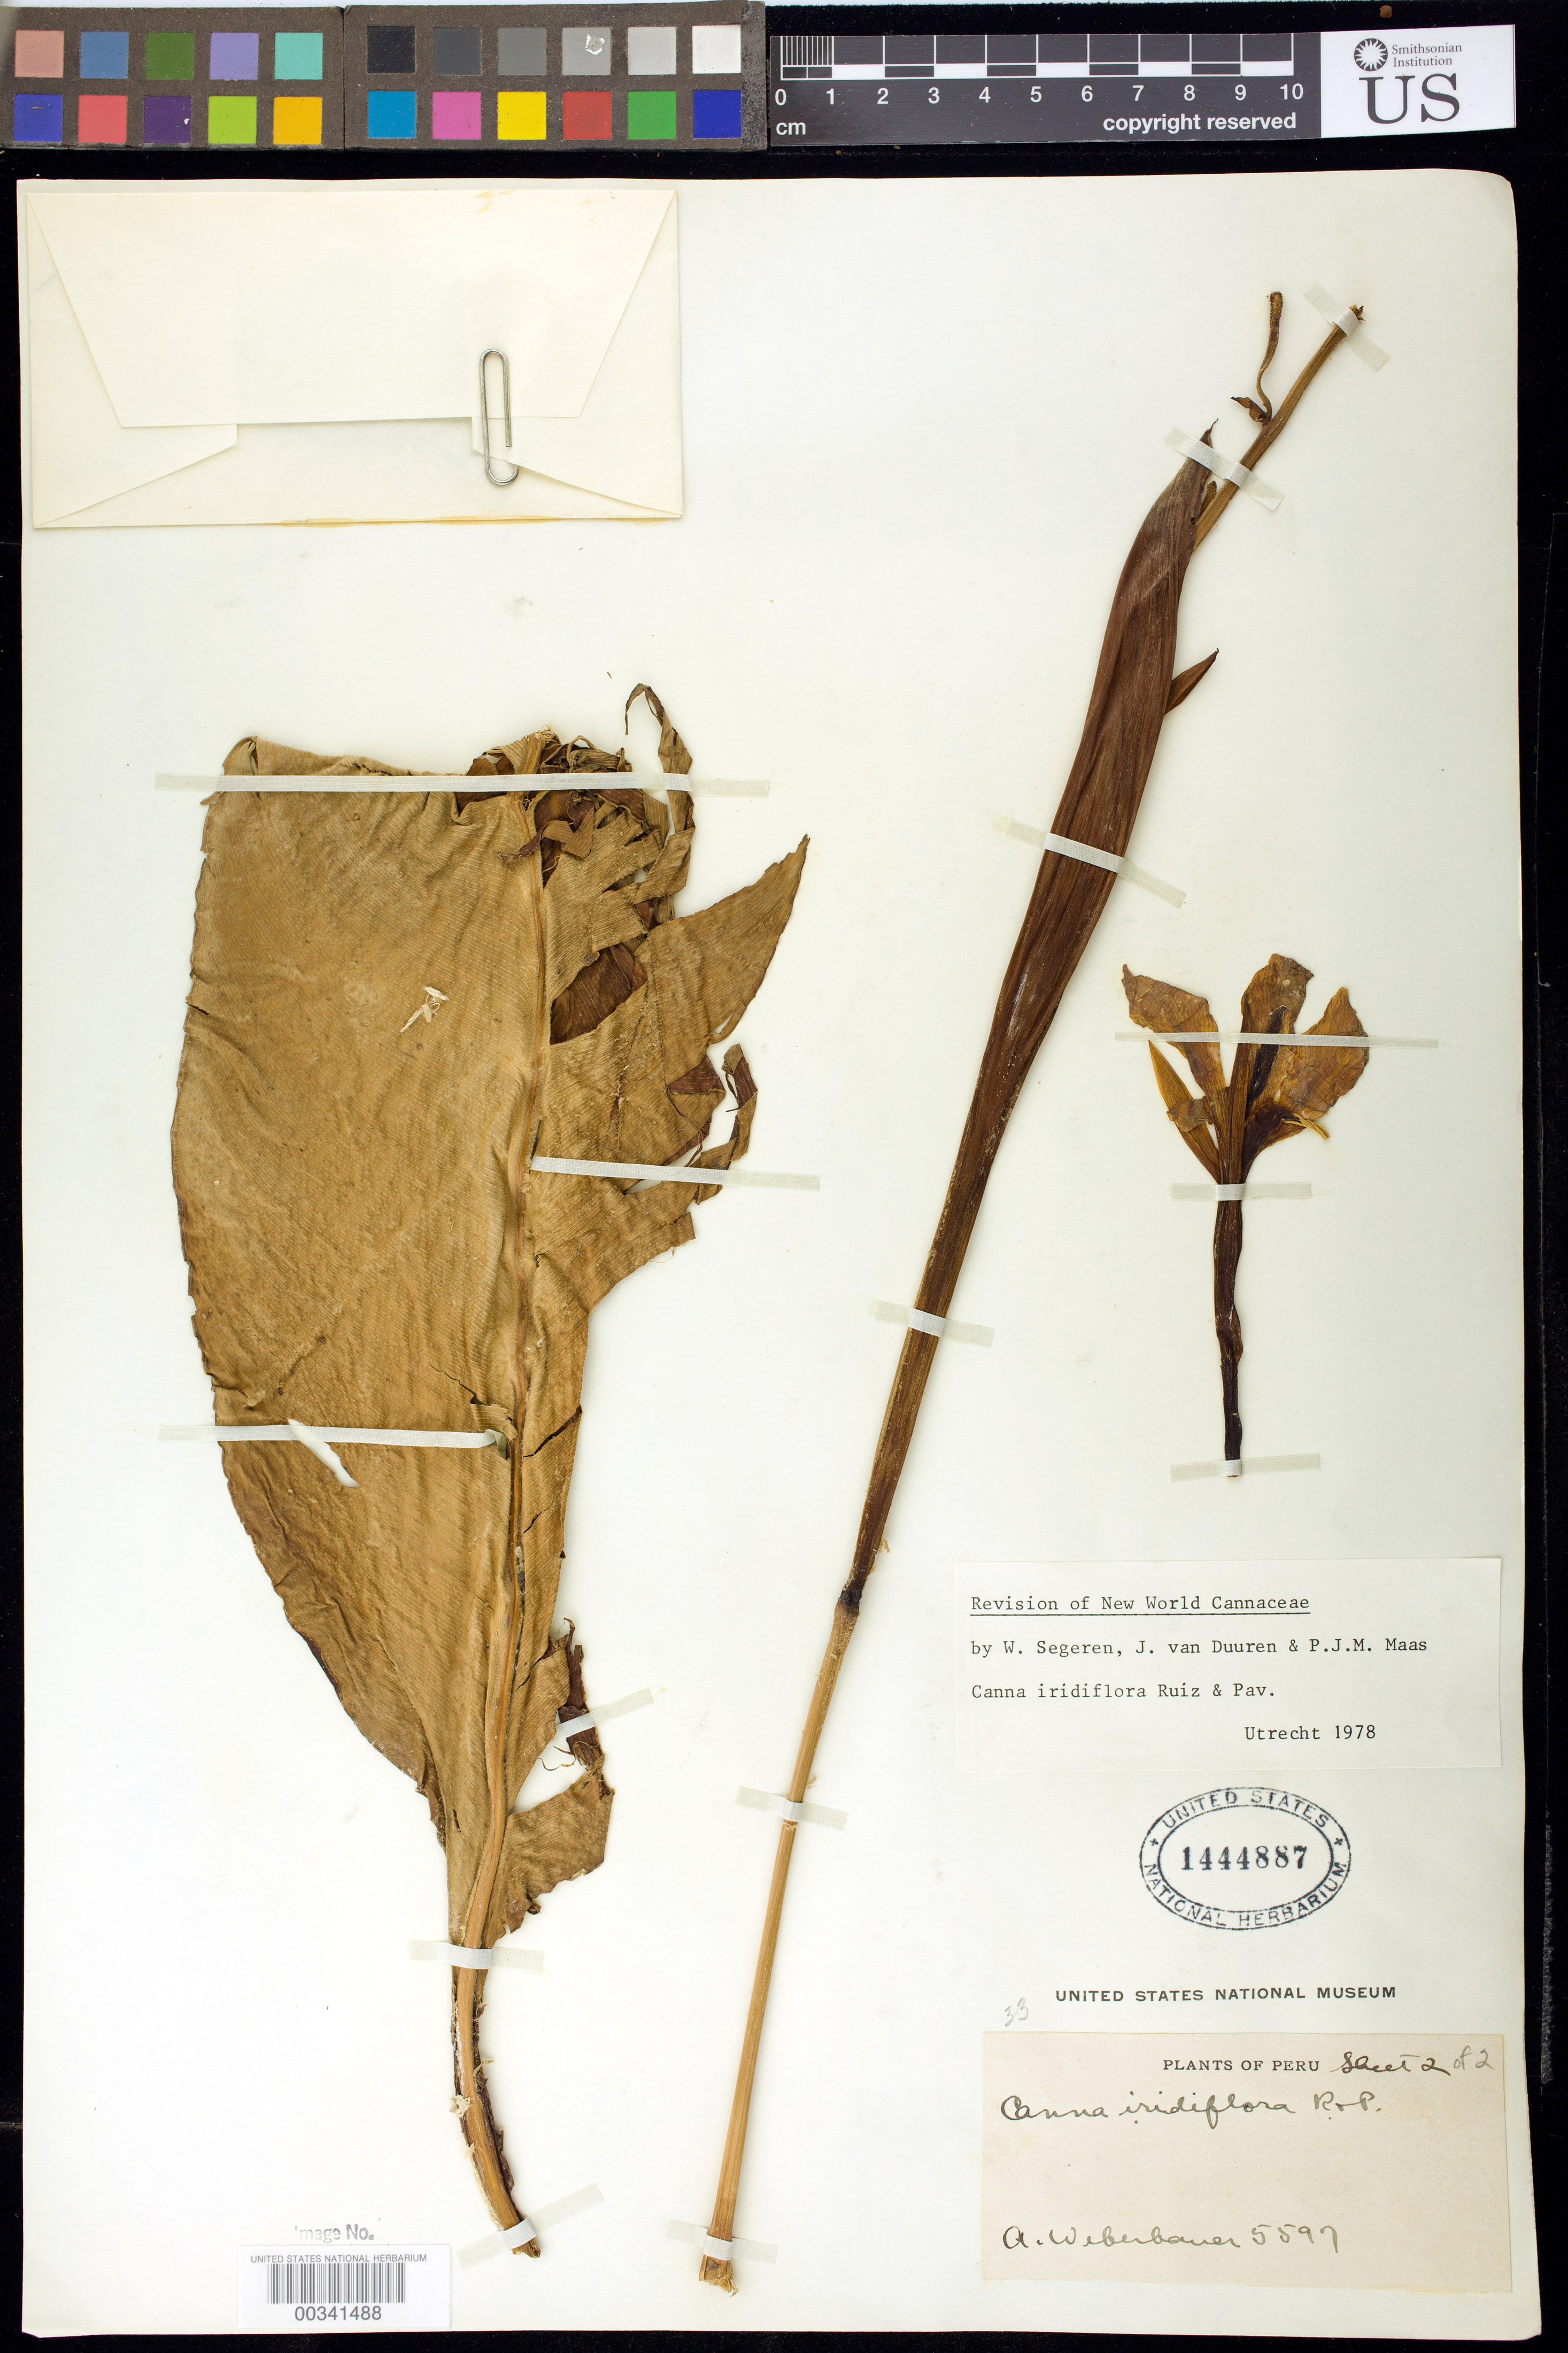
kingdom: Plantae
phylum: Tracheophyta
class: Liliopsida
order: Zingiberales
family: Cannaceae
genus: Canna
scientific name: Canna iridiflora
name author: Ruiz & Pav.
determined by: Segeren, W.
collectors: A. Weberbauer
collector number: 5597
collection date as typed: Jun 1910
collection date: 1910-06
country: Peru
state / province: Ayacucho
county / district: La Mar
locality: between Tambo and the Apurímac, below Yanamonte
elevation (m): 2700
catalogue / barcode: US 1444887